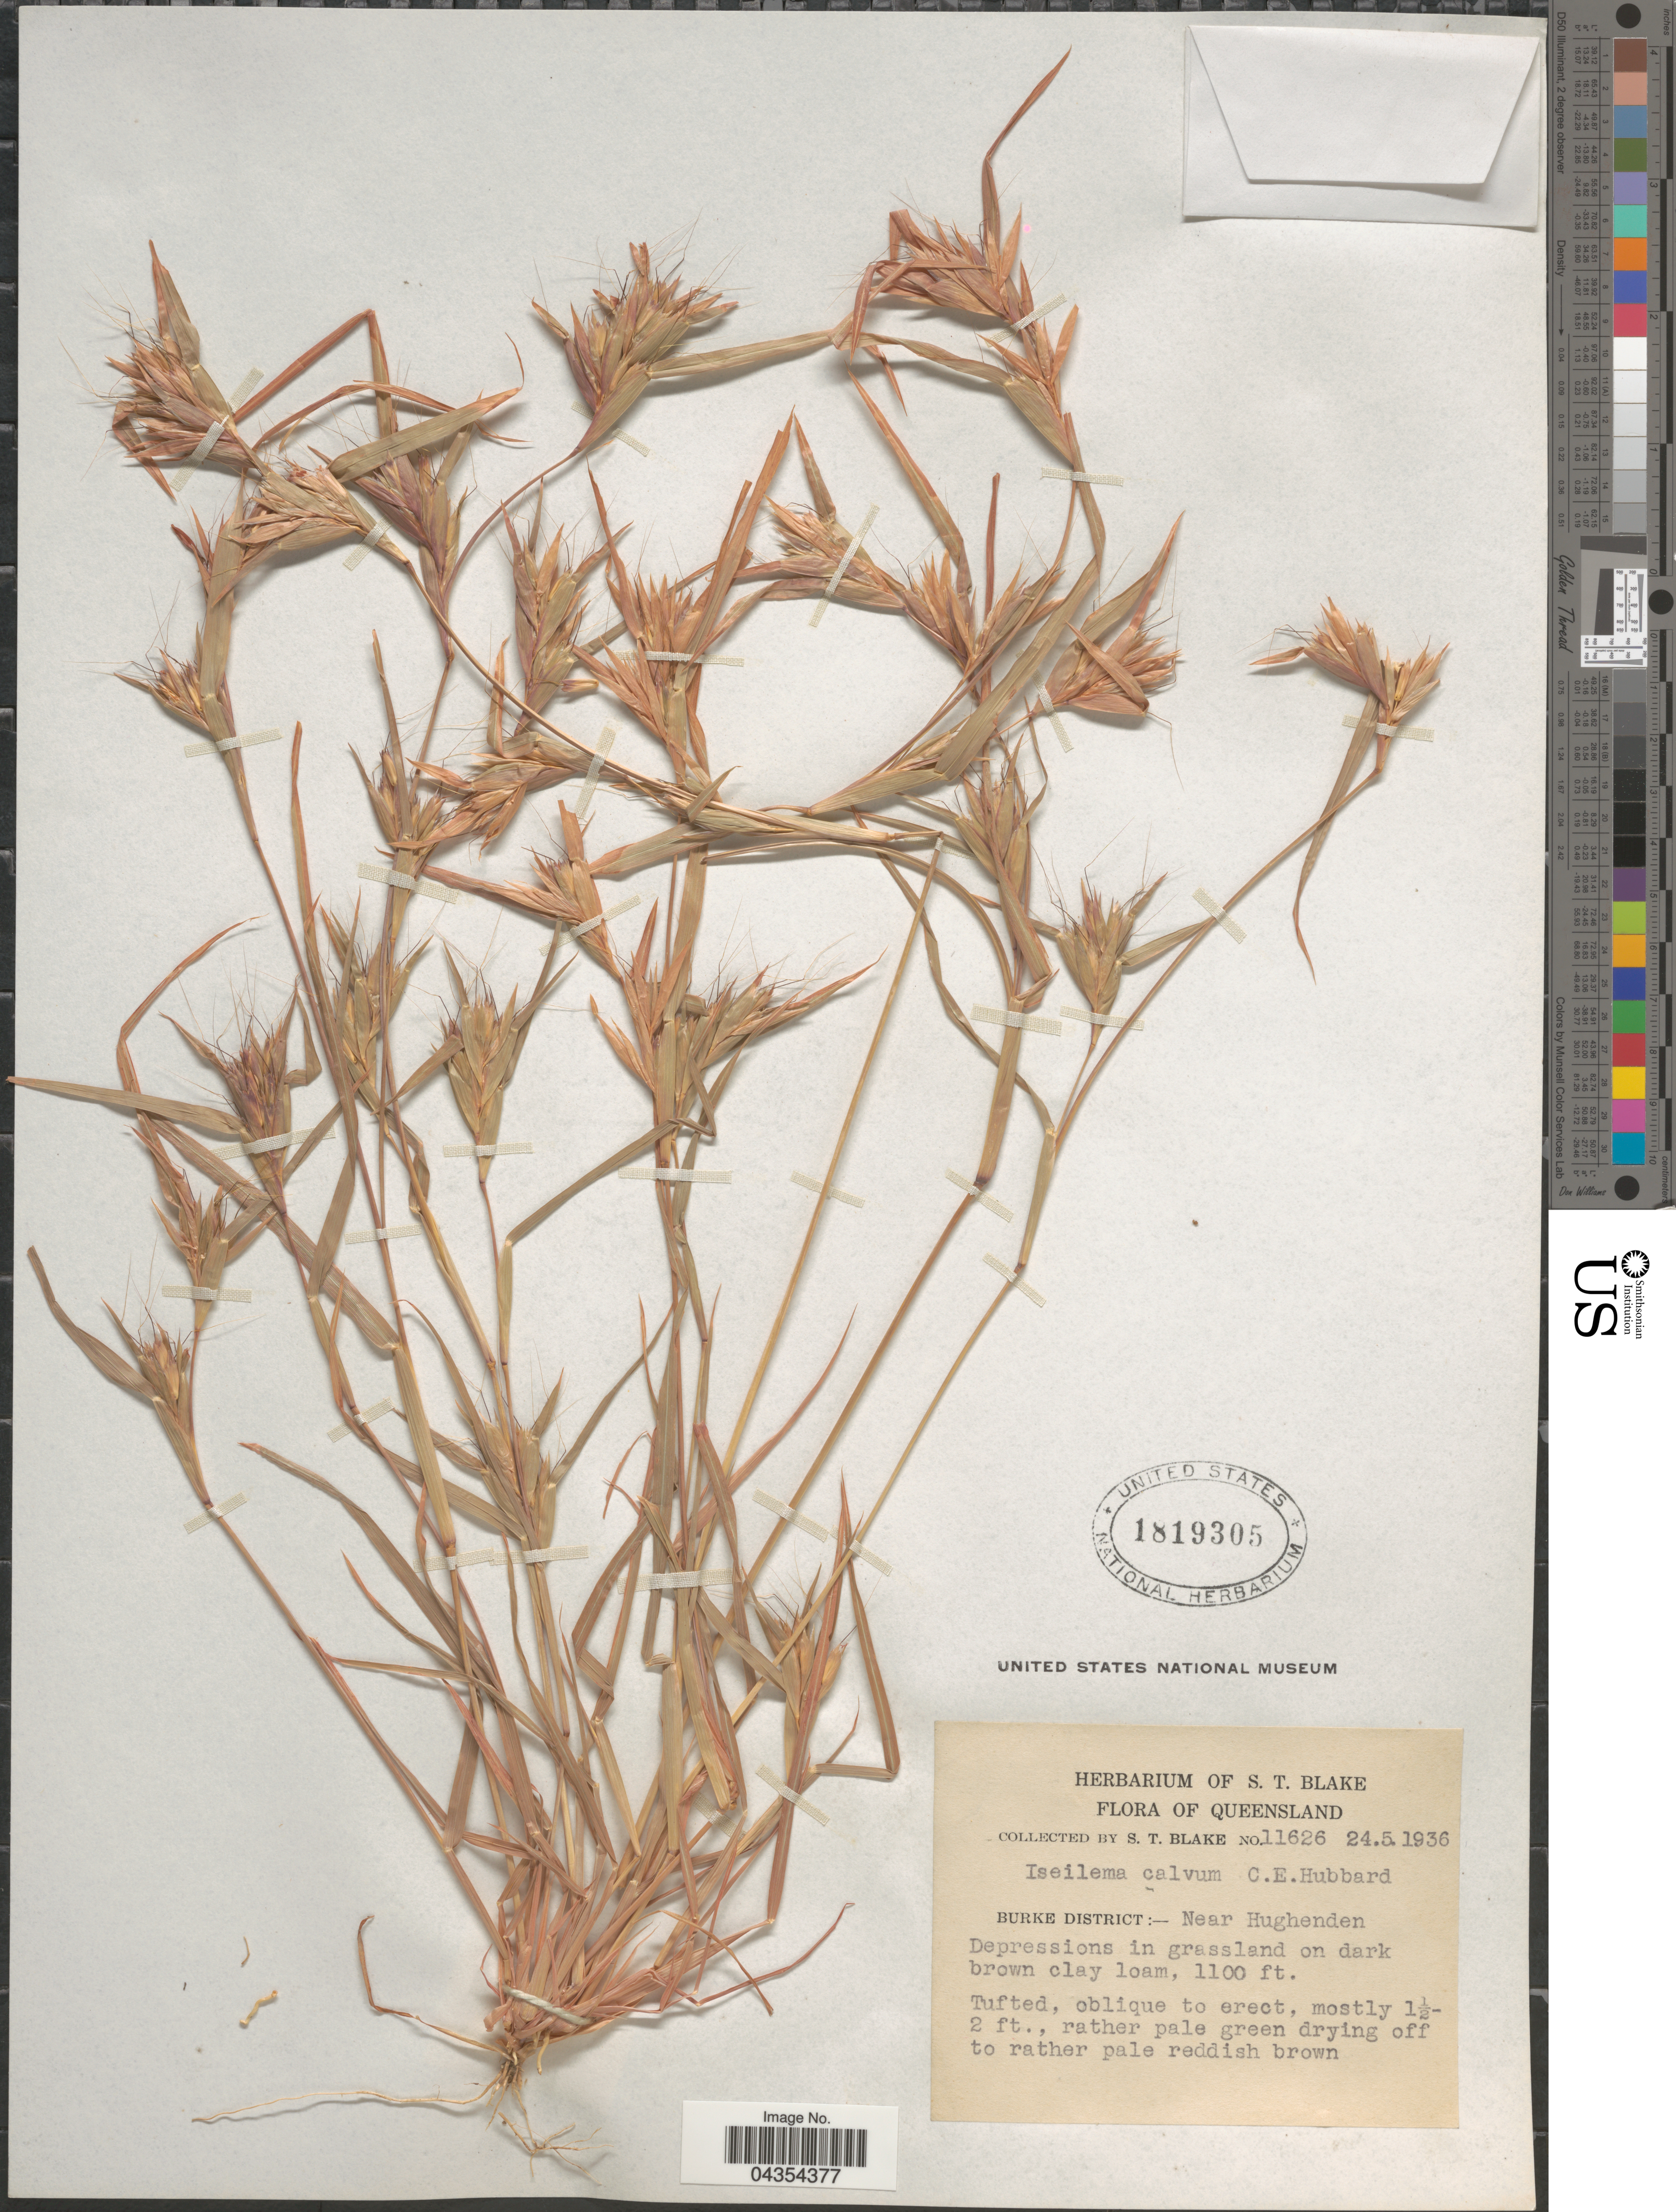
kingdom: Plantae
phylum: Tracheophyta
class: Liliopsida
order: Poales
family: Poaceae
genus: Iseilema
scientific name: Iseilema calvum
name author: C. E. Hubb.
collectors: S. T. Blake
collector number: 11626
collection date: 1936-05-24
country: Australia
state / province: Queensland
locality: Burke District:- Near Hughenden.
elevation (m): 335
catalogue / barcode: US 1819305